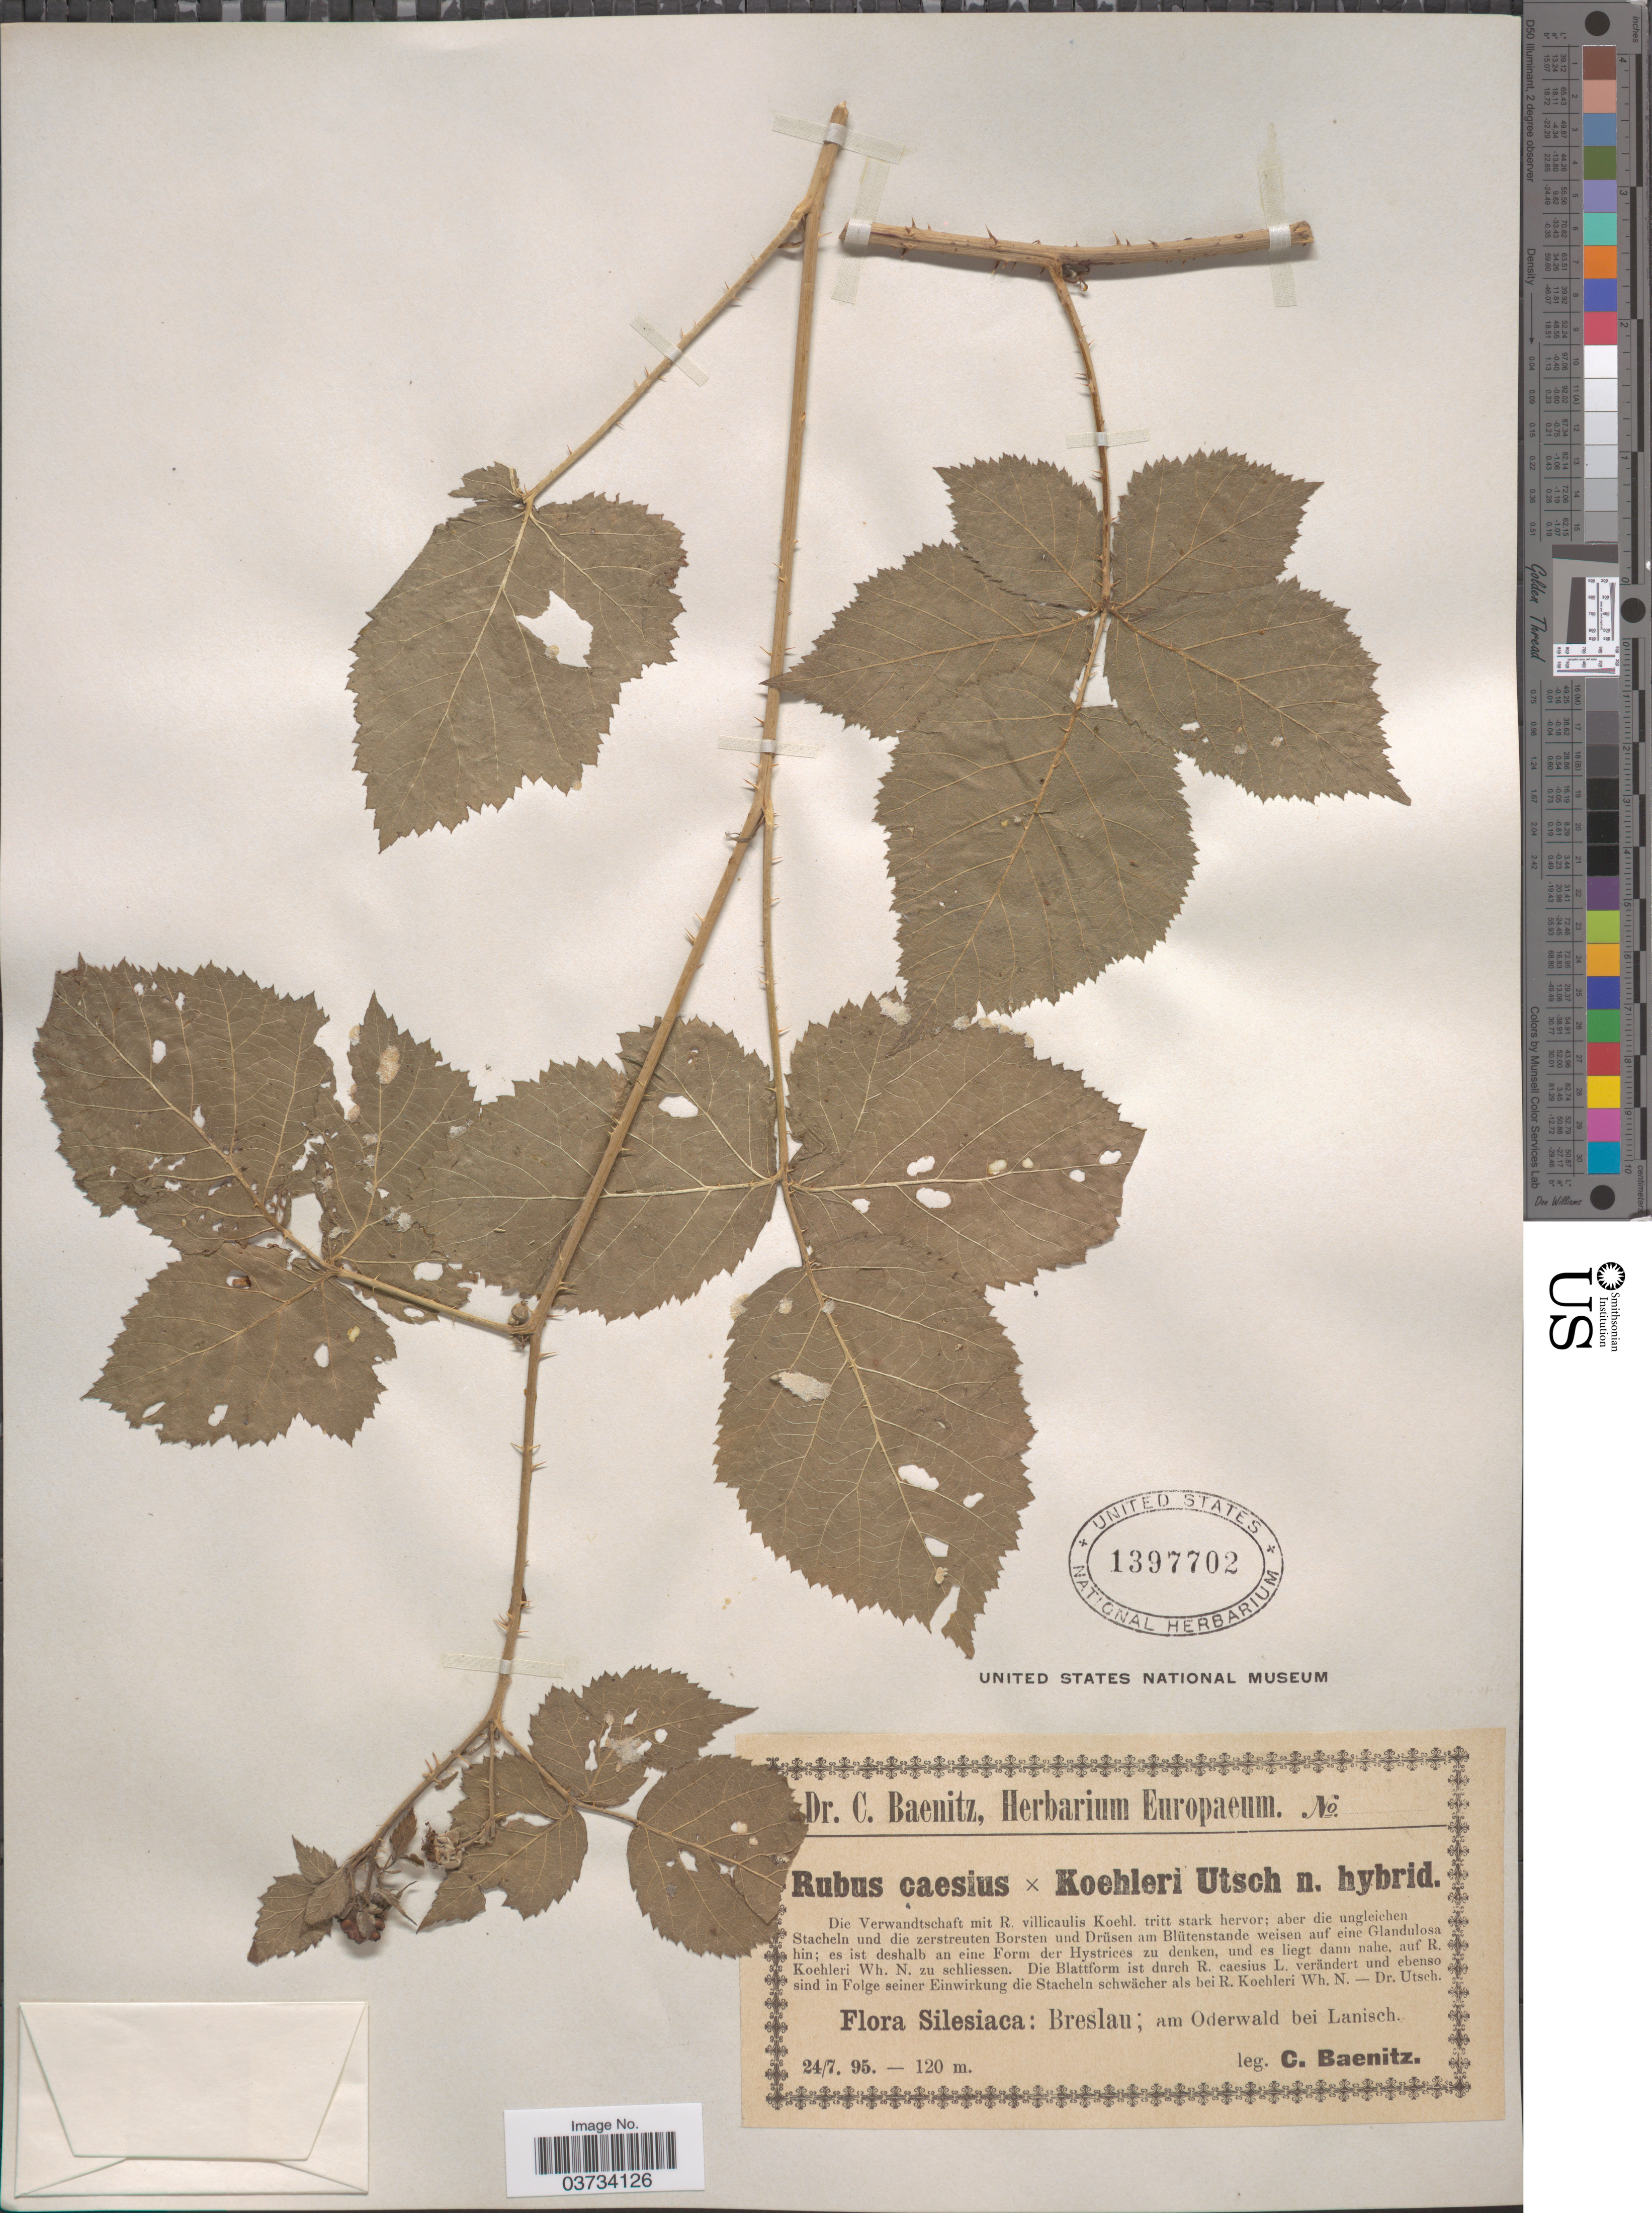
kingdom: Plantae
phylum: Tracheophyta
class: Magnoliopsida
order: Rosales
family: Rosaceae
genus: Rubus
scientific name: Rubus caesius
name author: L.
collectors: C. G. Baenitz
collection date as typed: Transcribed d/m/y: 24/7/95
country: Poland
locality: Silesiaca: Breslau; am Oderwald bei Lanisch.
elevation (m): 120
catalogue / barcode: US 1397702